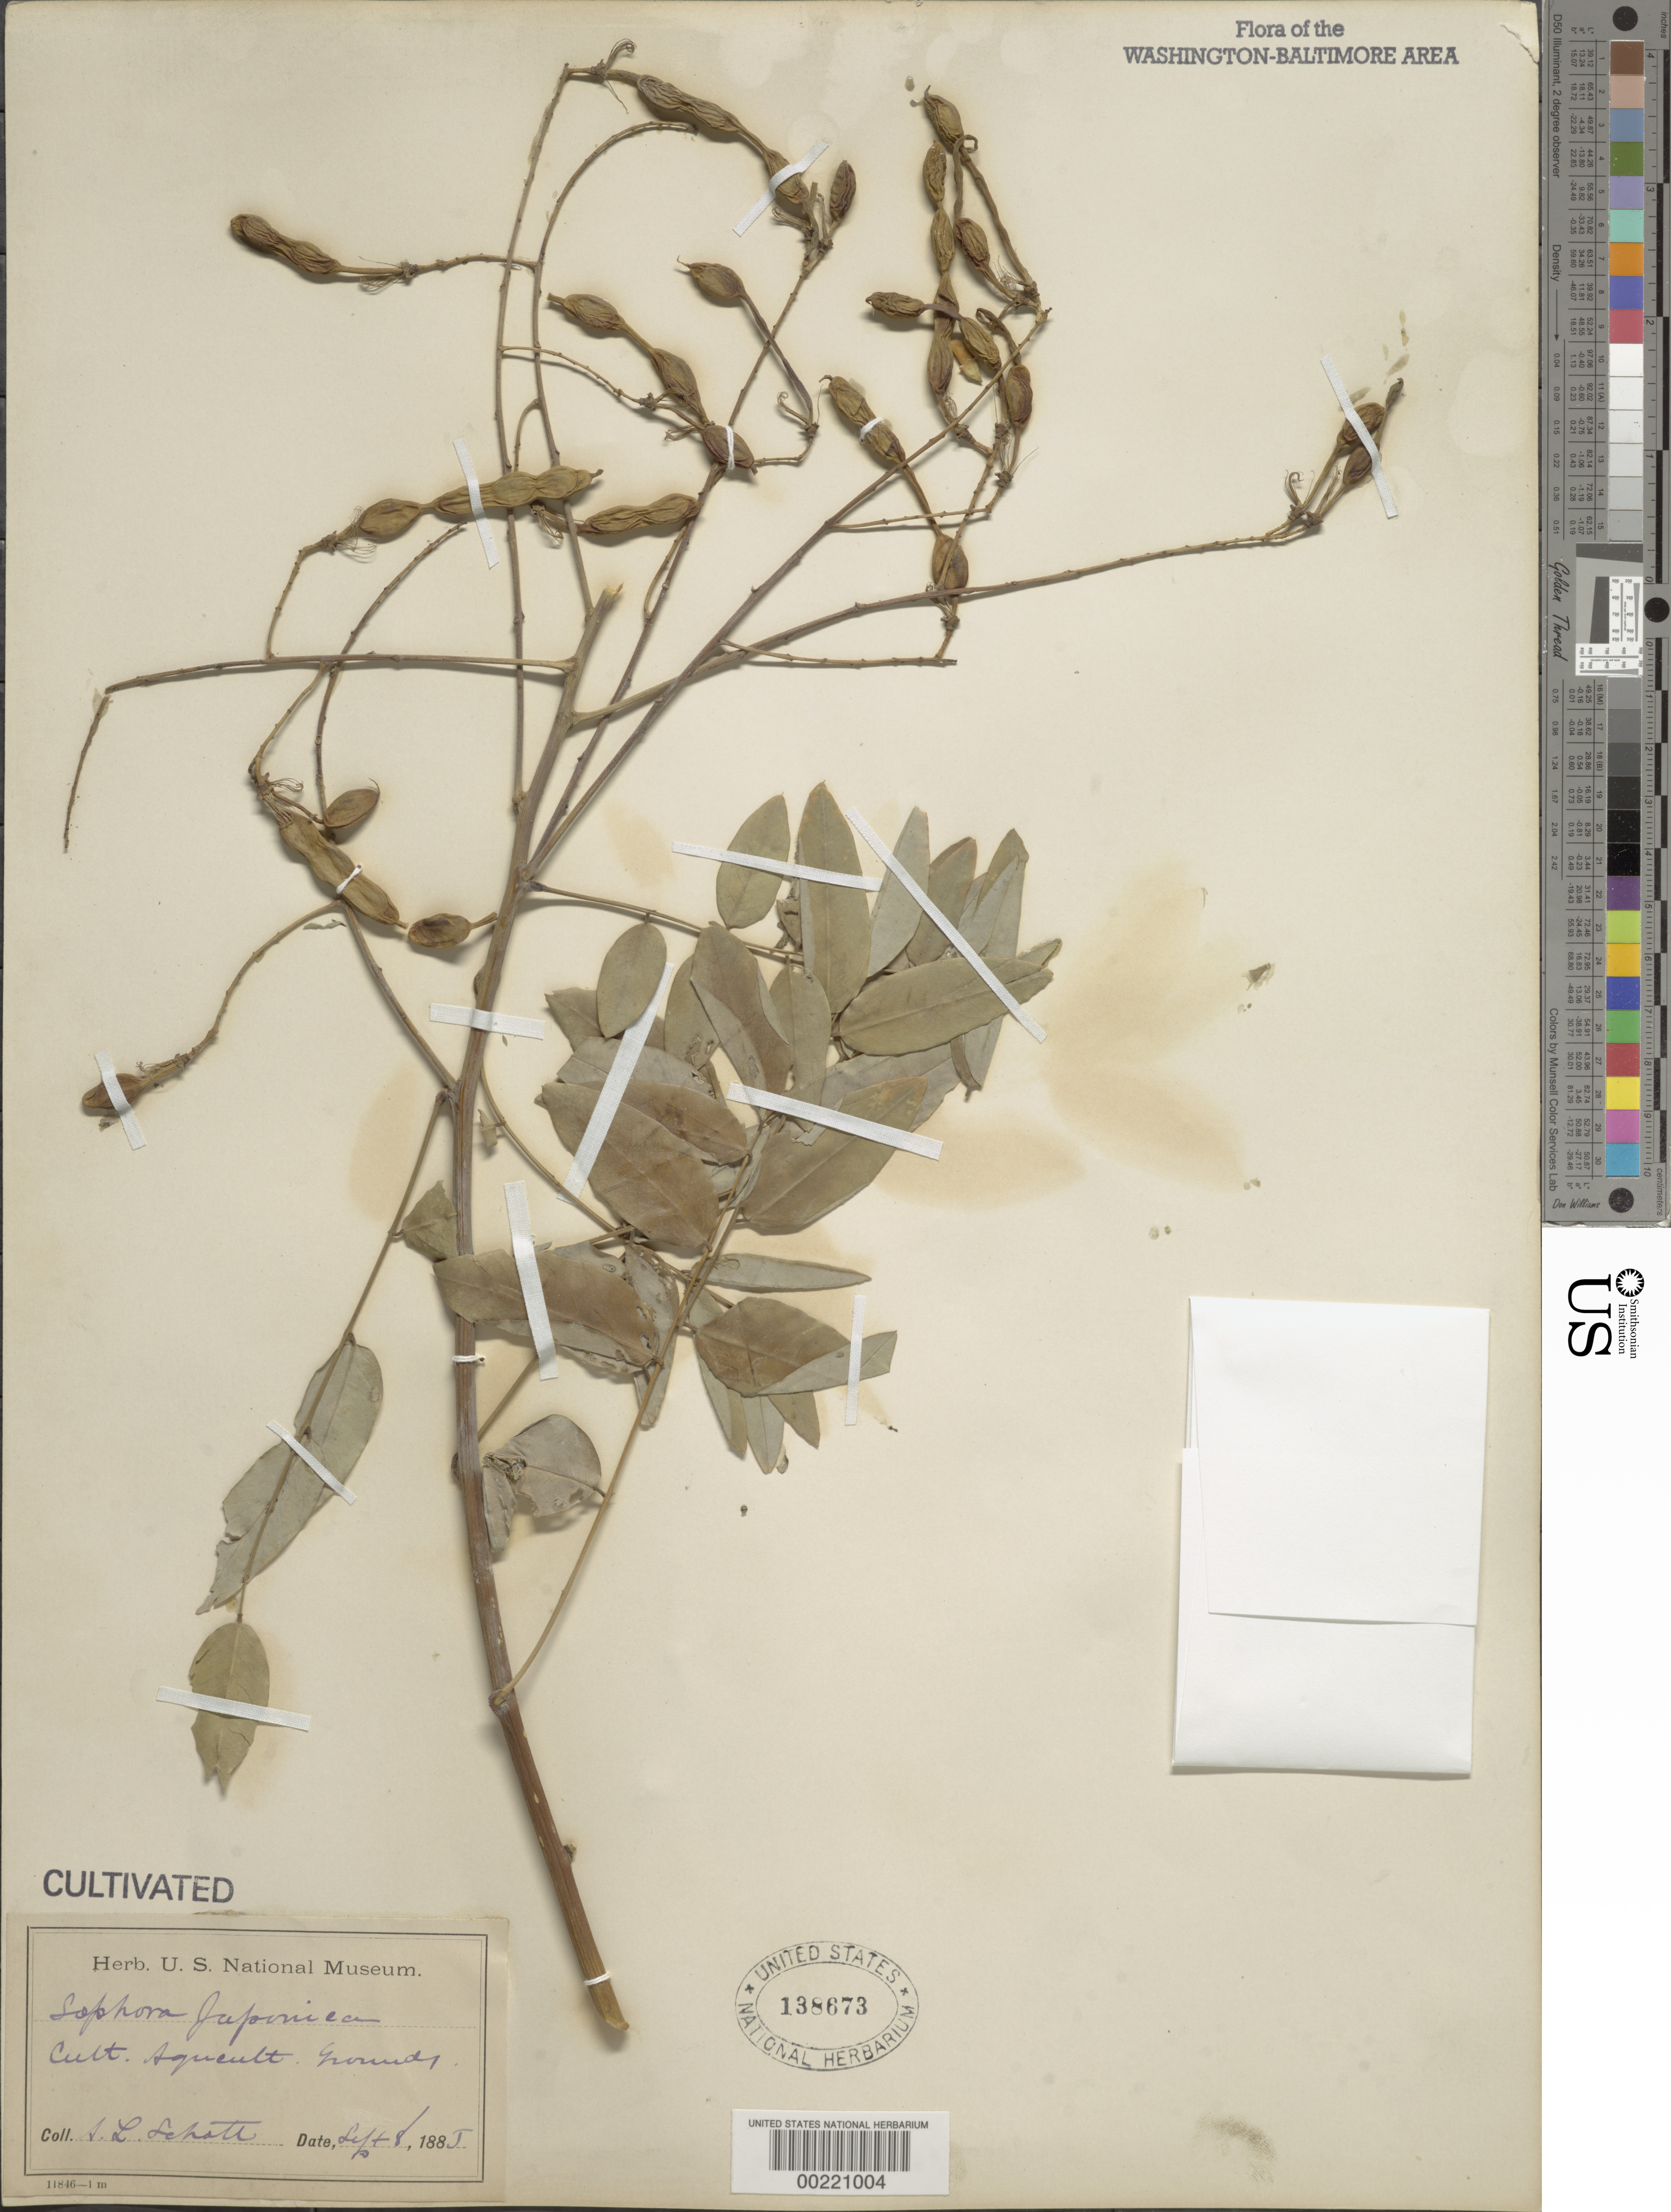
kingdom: Plantae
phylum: Tracheophyta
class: Magnoliopsida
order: Fabales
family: Fabaceae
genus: Sophora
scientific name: Sophora japonica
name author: L.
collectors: A. L. Schott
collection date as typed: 08 Sep 1885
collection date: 1885-09-08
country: United States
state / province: District of Columbia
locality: Department of Agriculture grounds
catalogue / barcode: US 138673